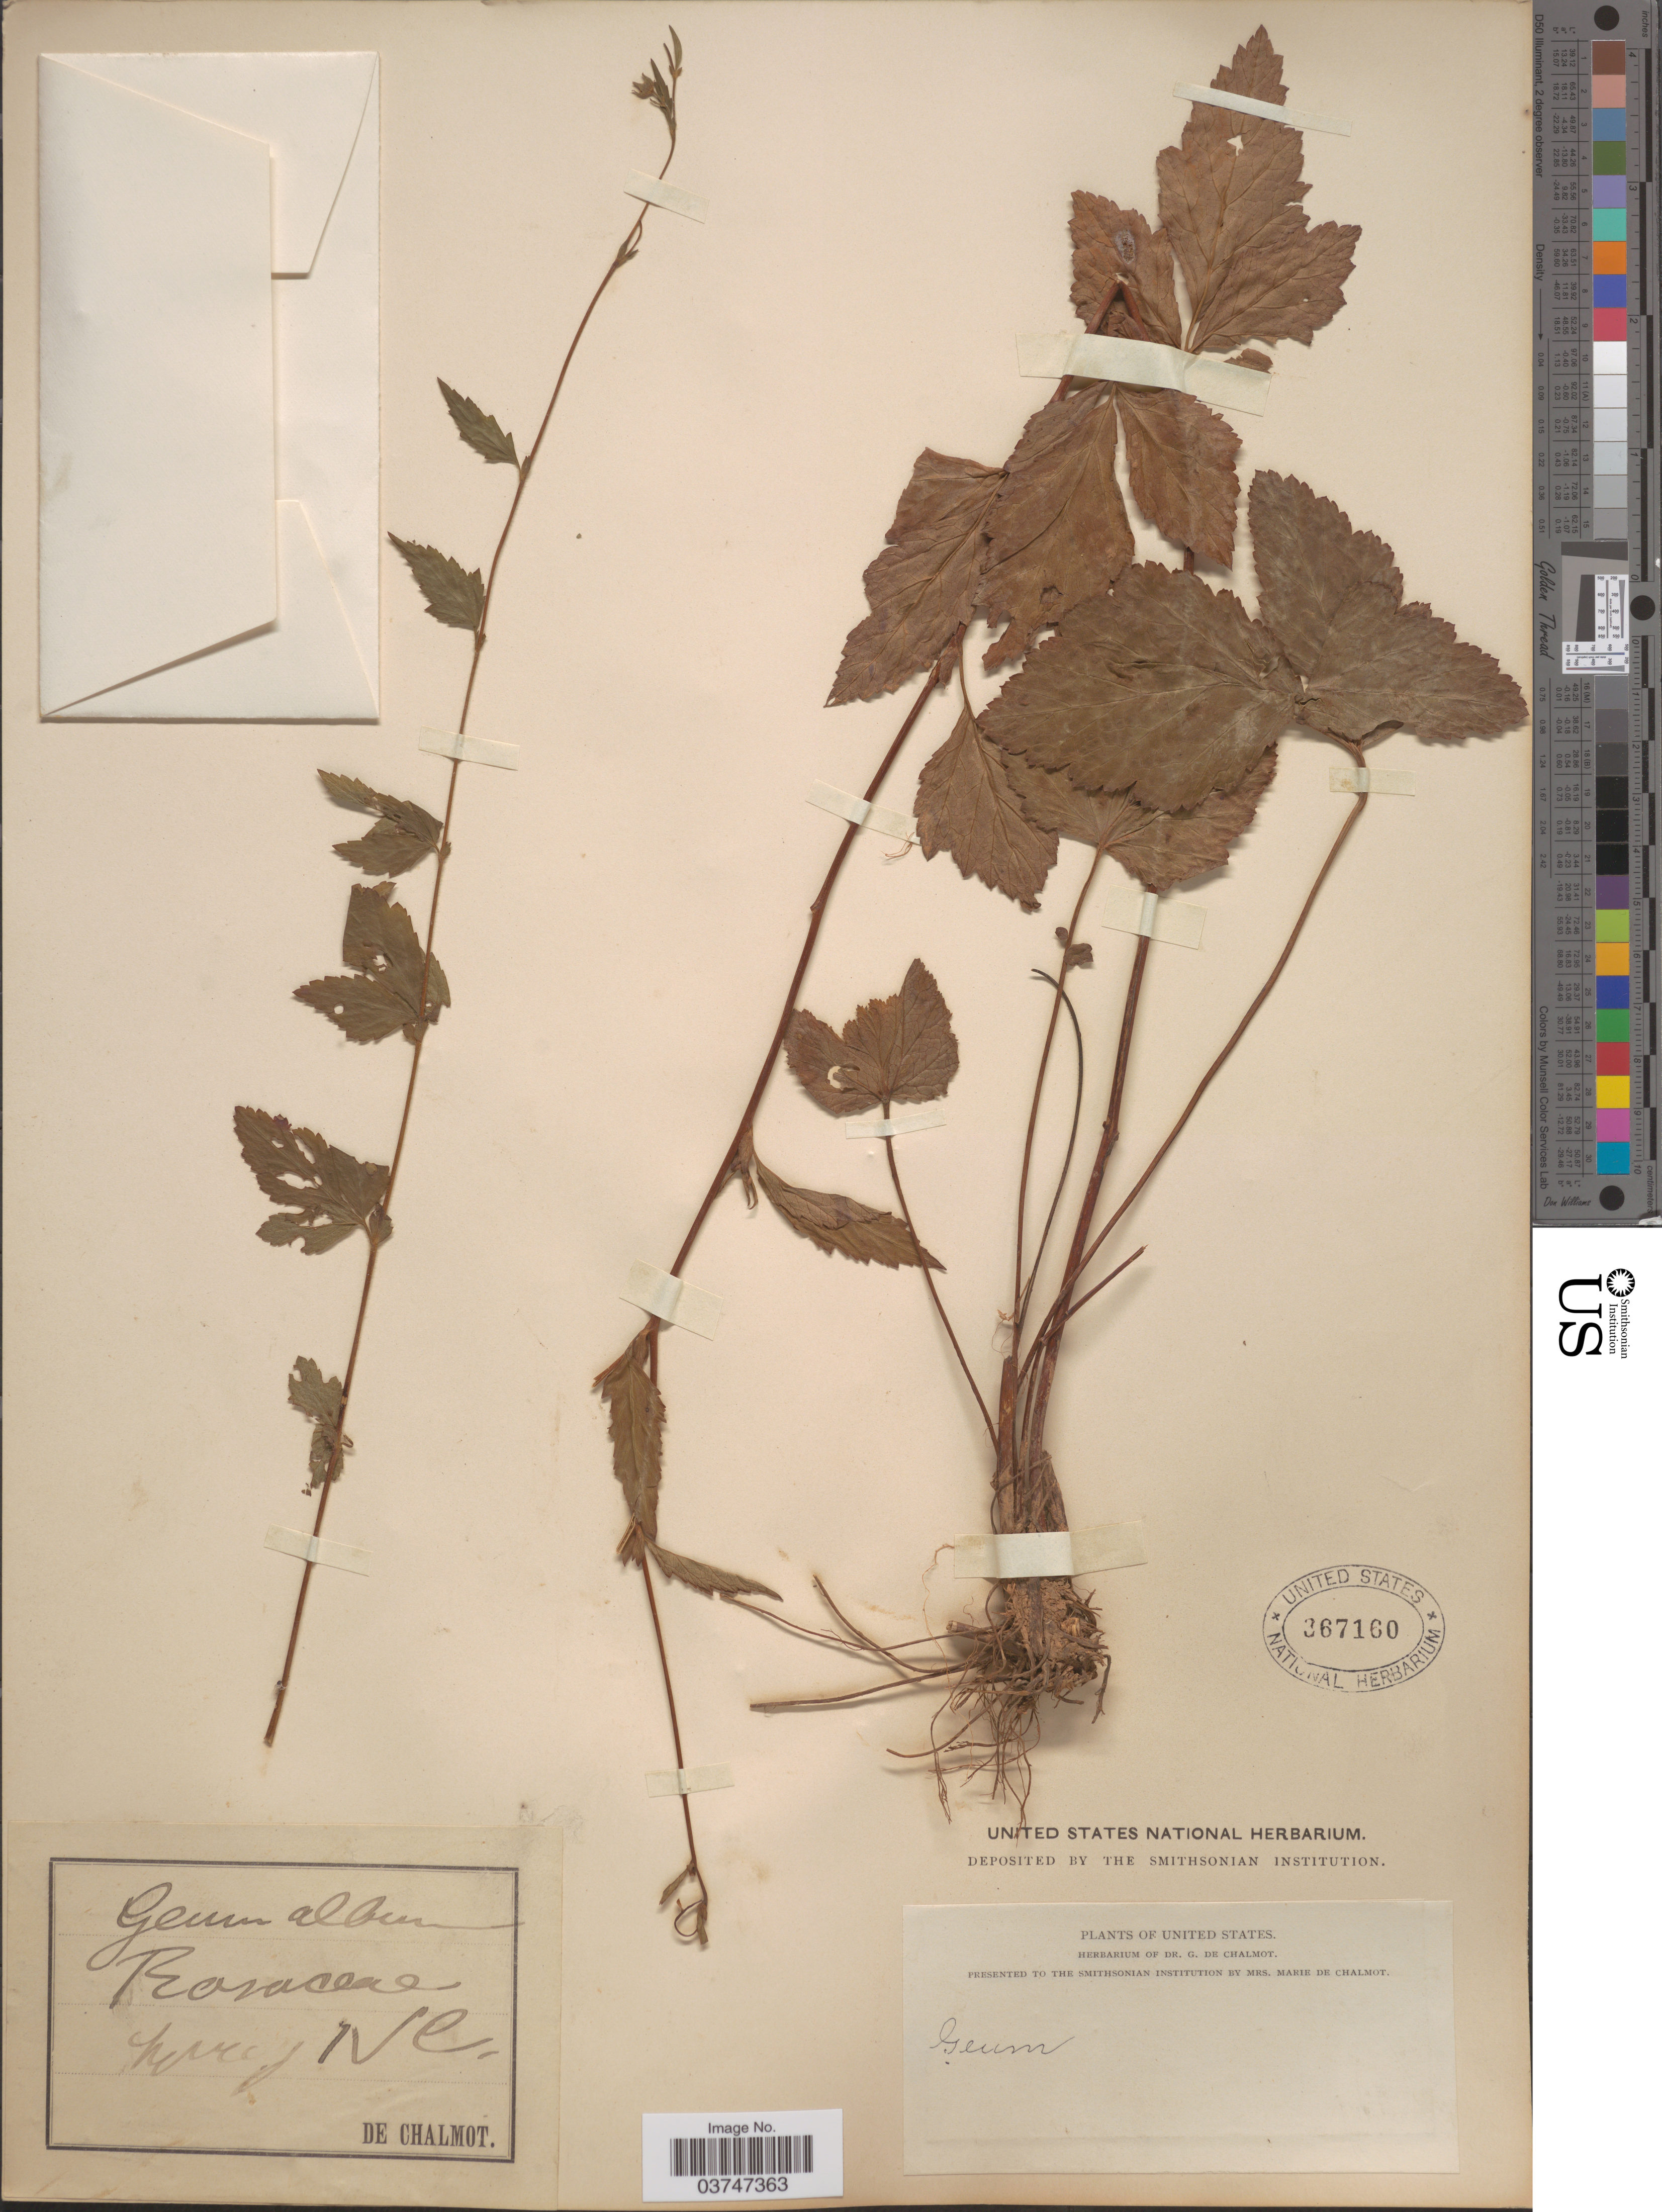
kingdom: Plantae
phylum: Tracheophyta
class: Magnoliopsida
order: Rosales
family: Rosaceae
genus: Geum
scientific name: Geum canadense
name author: Jacq.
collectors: G. de Chalmot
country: United States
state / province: North Carolina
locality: Spray.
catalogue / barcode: US 367160